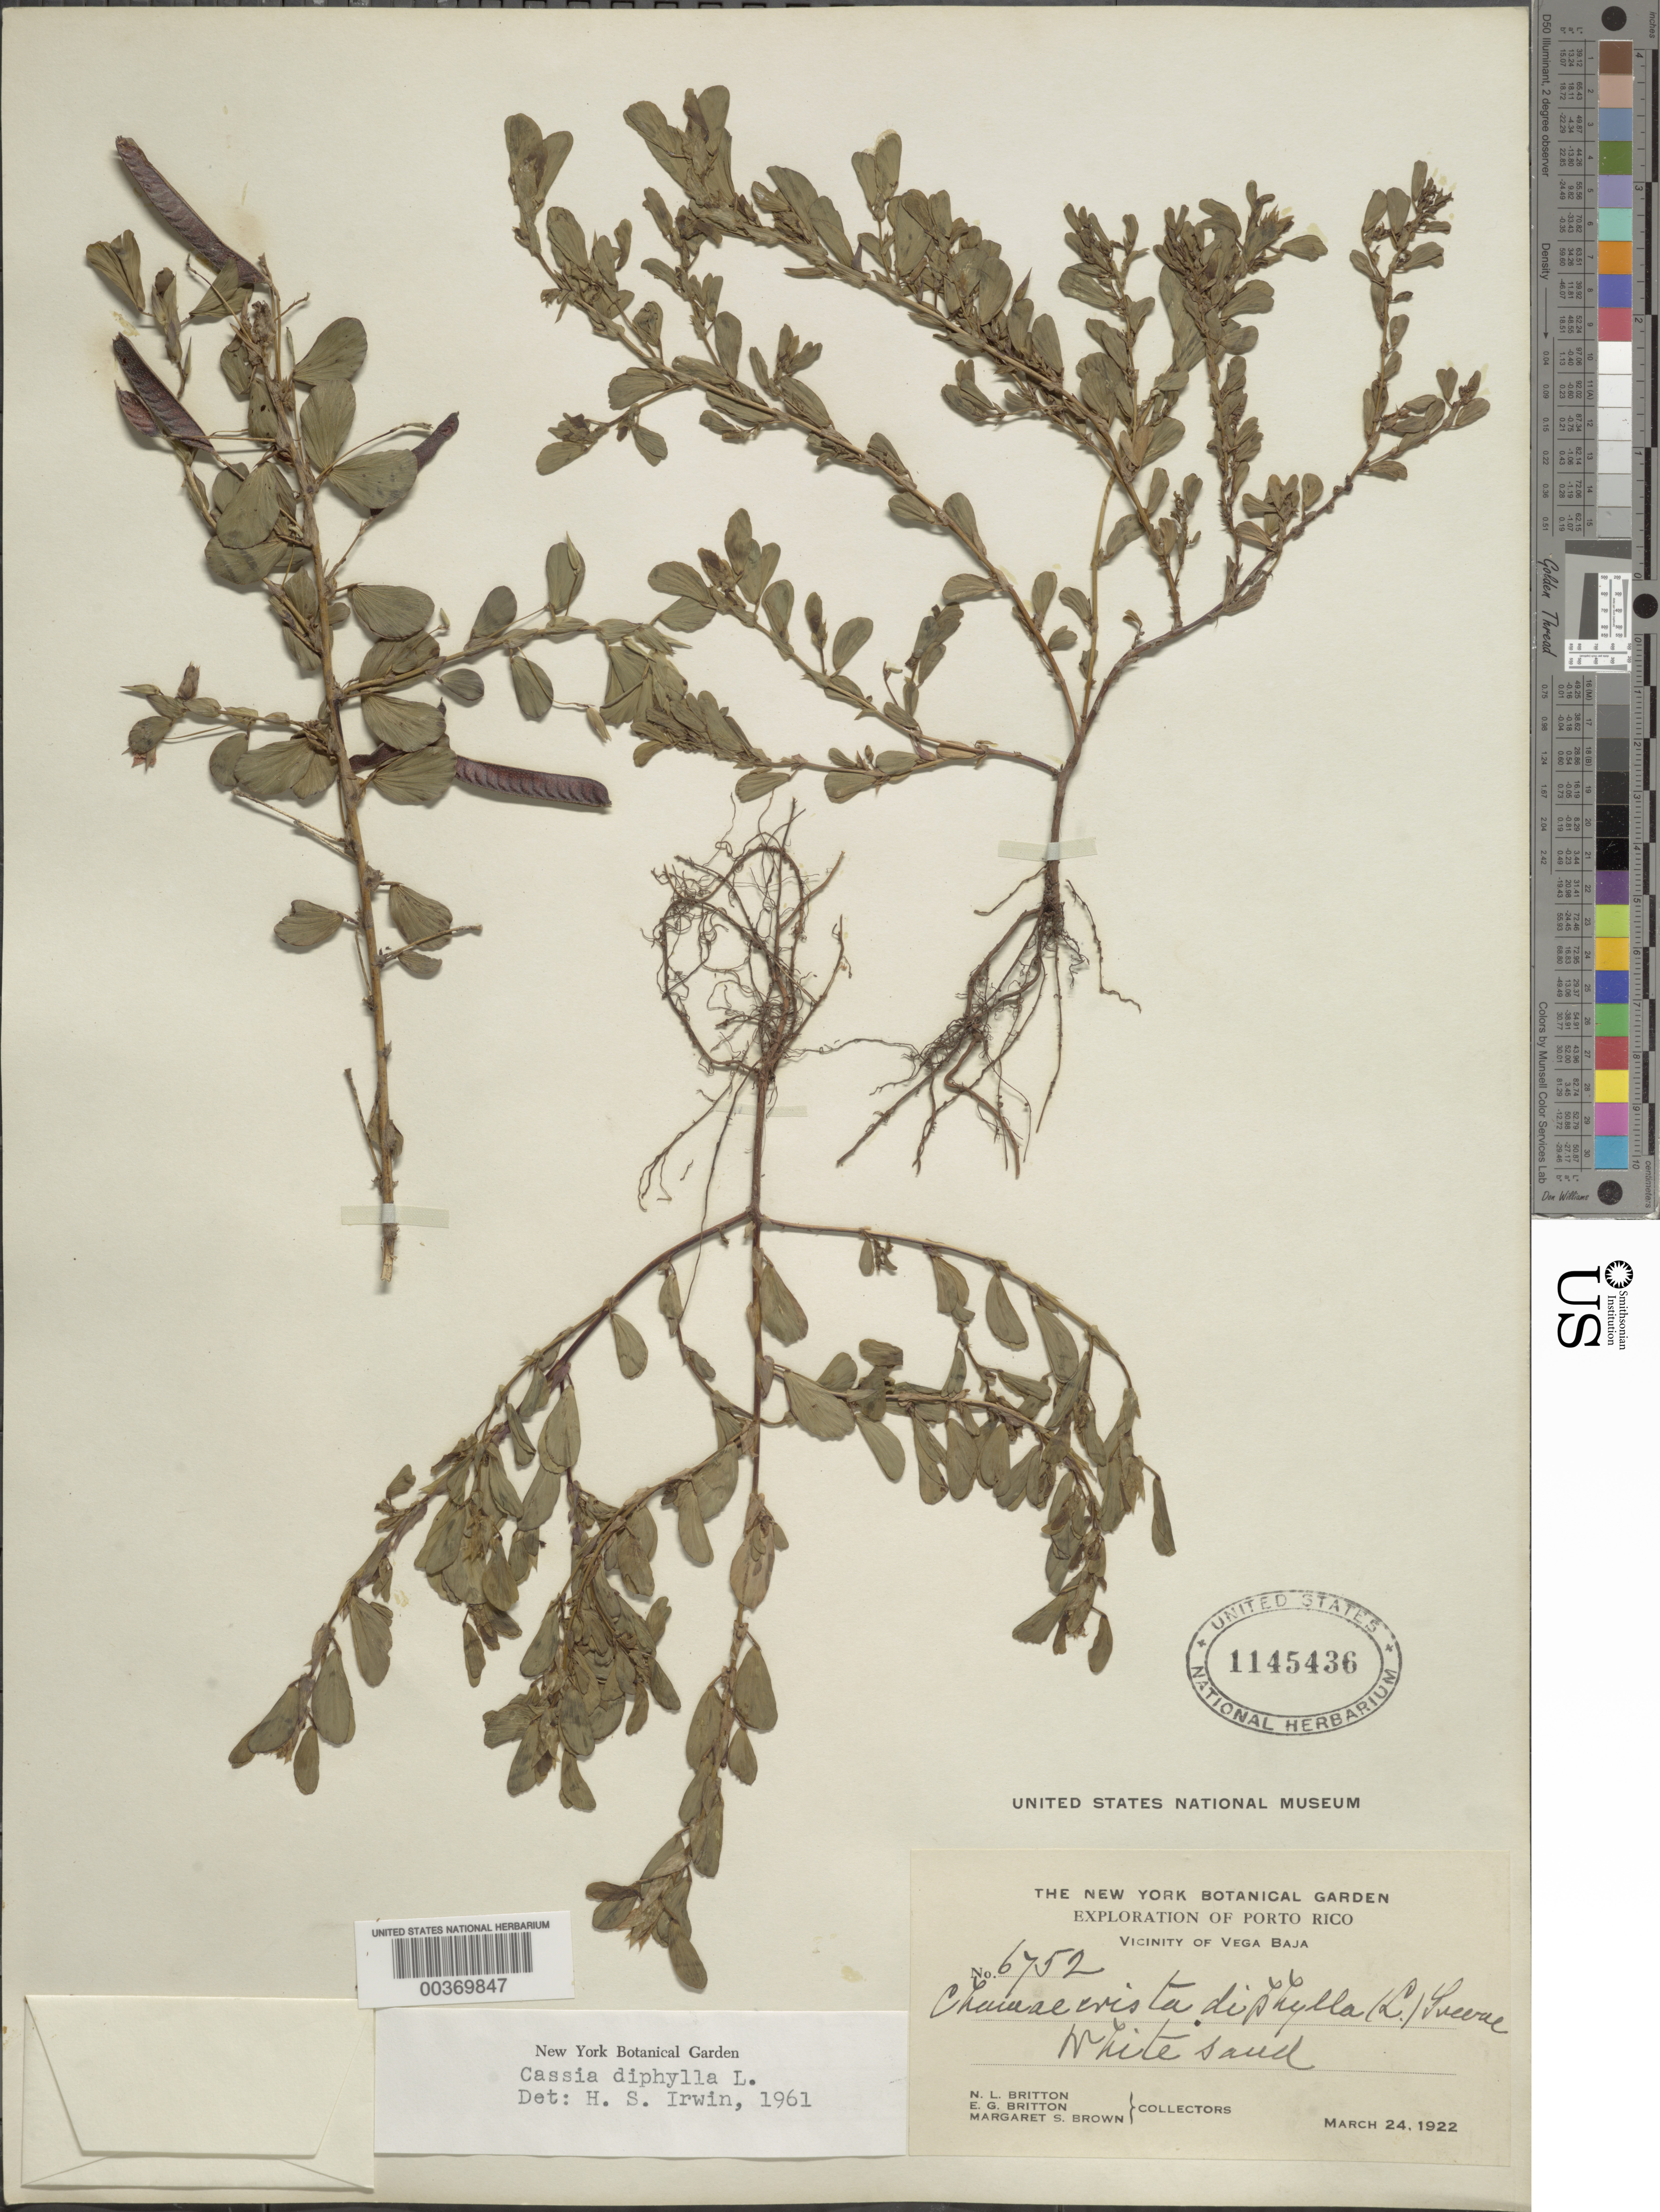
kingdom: Plantae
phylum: Tracheophyta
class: Magnoliopsida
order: Fabales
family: Fabaceae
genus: Chamaecrista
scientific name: Chamaecrista diphylla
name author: (L.) Greene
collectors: N. Britton, E. G. Britton & M. S. Brown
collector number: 6752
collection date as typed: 24 Mar 1922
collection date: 1922-03-24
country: Puerto Rico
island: Greater Antilles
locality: Vicinity of vega baja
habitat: White sand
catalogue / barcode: US 1145436